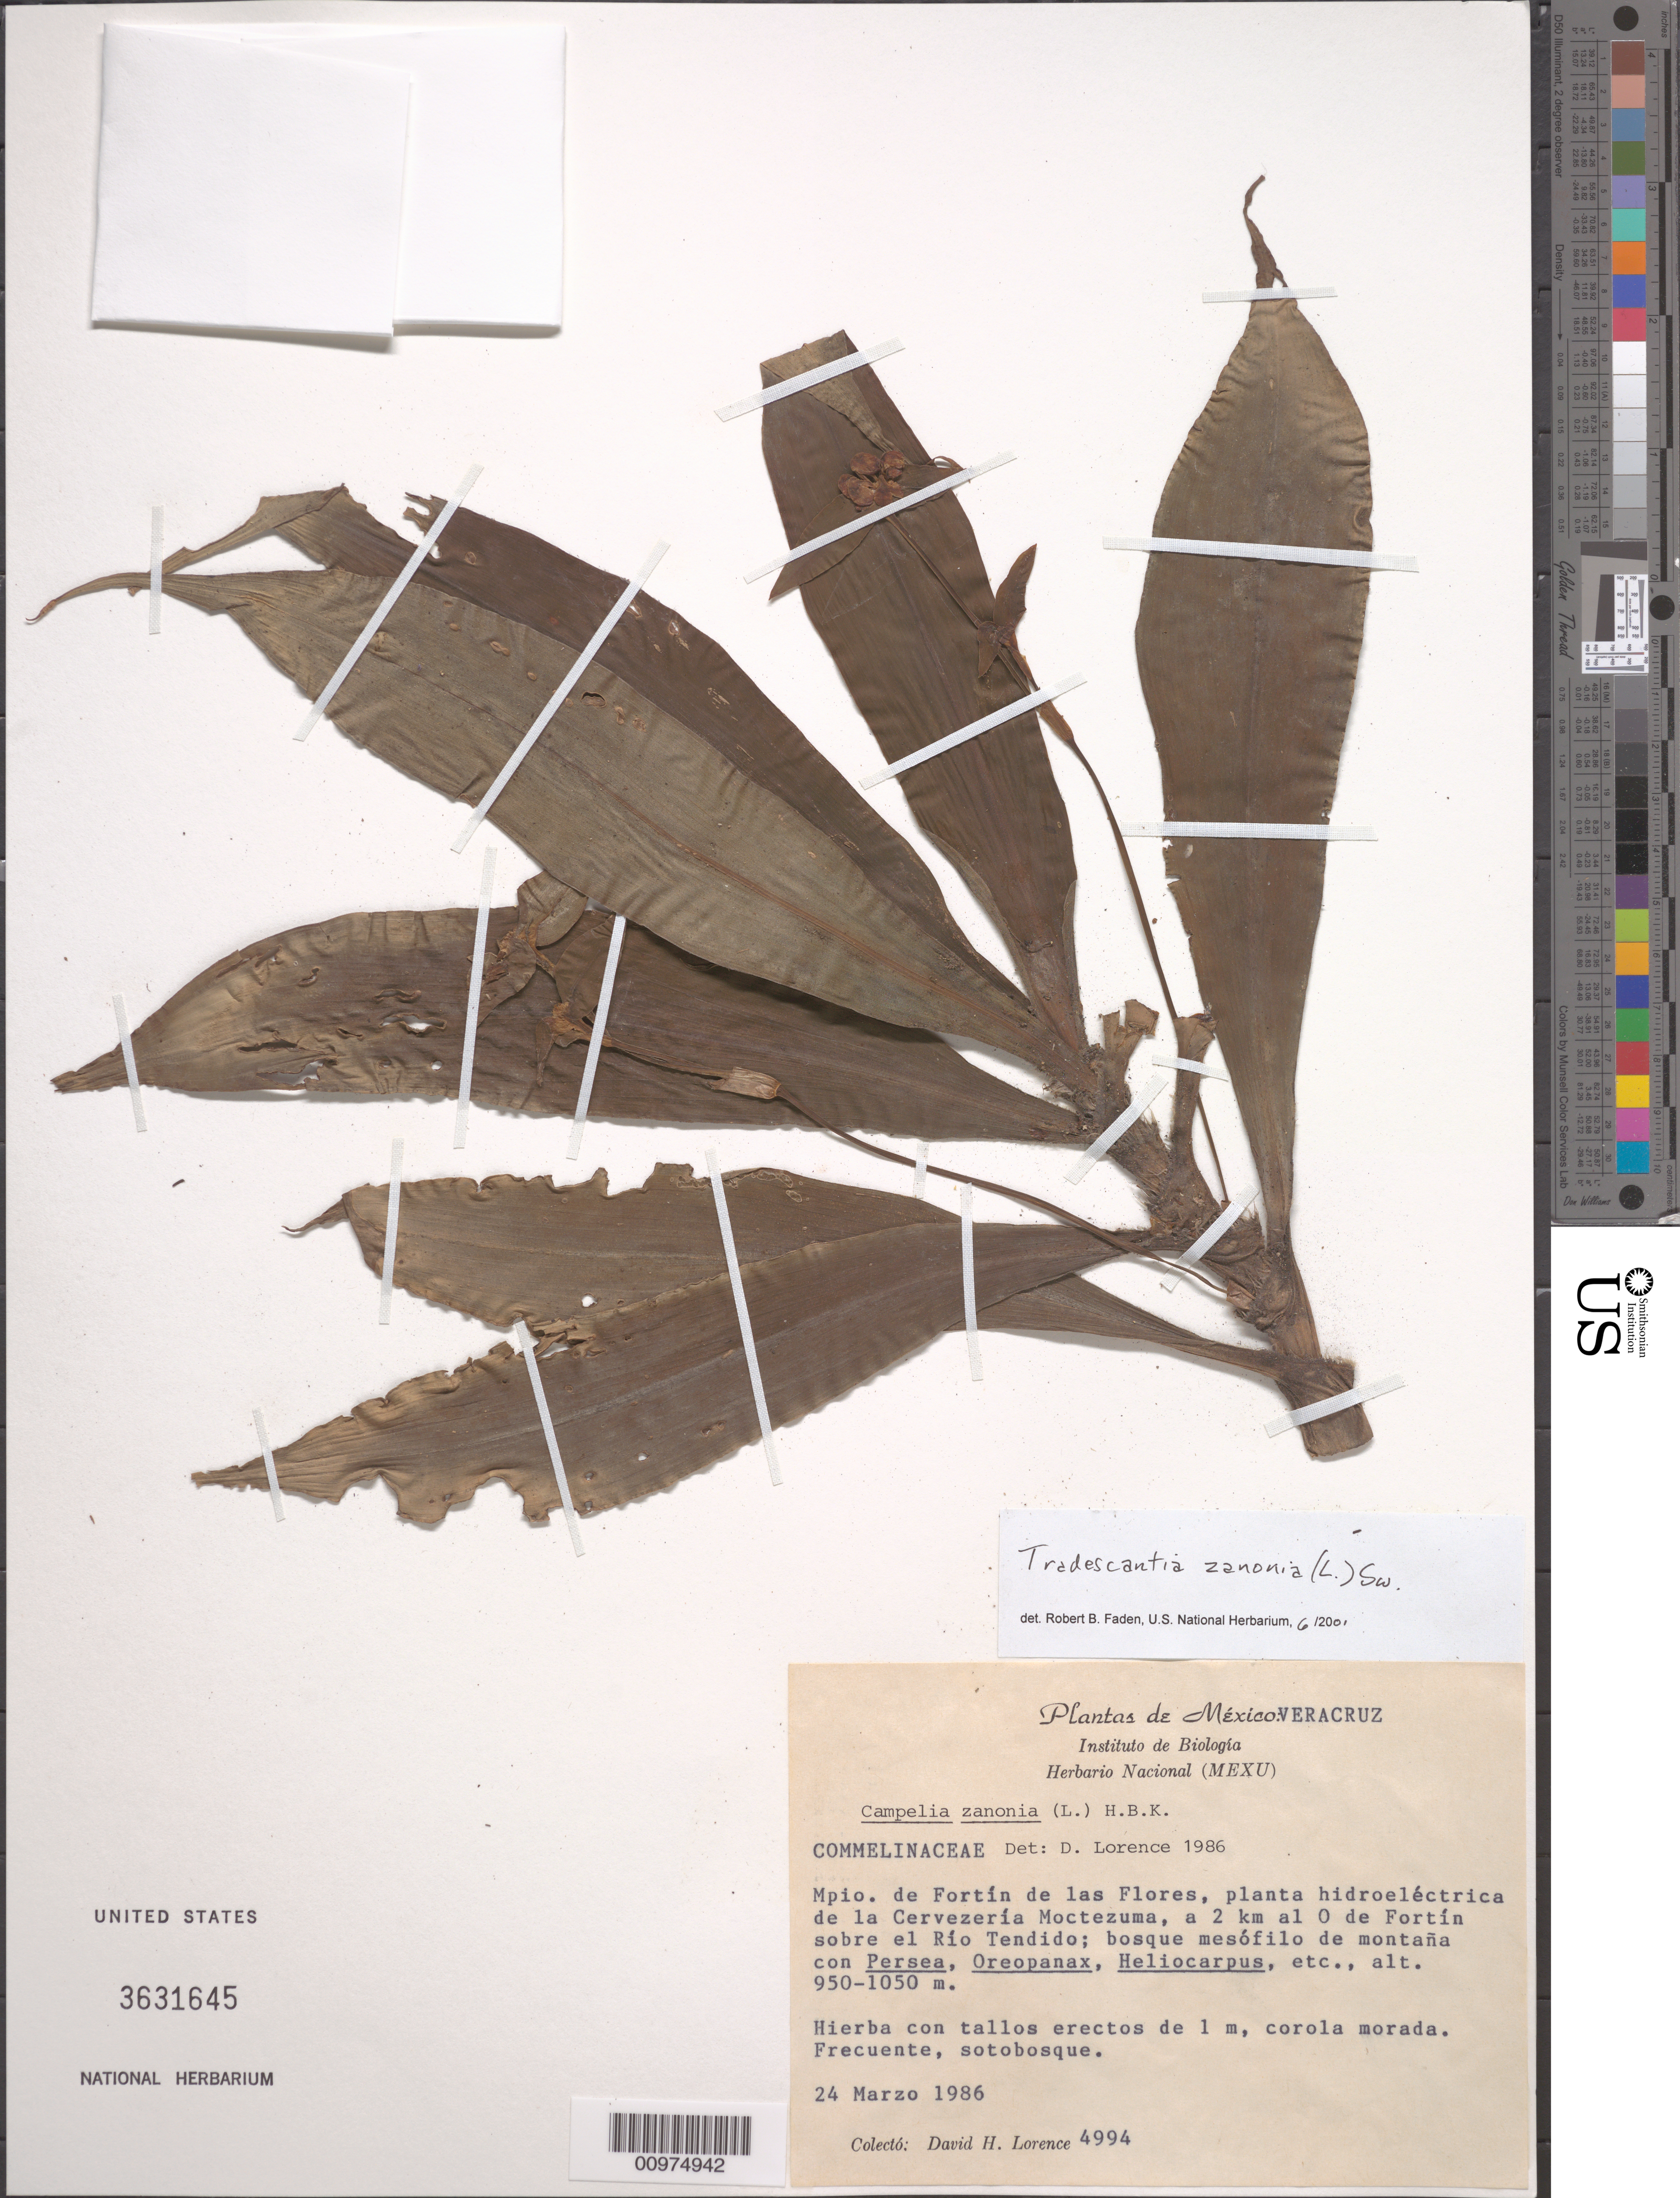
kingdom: Plantae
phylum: Tracheophyta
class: Liliopsida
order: Commelinales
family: Commelinaceae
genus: Tradescantia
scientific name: Tradescantia zanonia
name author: (L.) Sw.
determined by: Faden, Robert B., (US), Smithsonian Institution - National Museum of Natural History (UNITED STATES)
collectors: D. Lorence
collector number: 4994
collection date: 1986-03-24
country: Mexico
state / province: Veracruz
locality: Mpio. de Fortin de las Flores, planta hibroeléctrica de la Cervezeria Moctezuma, a 2 km al 0 de Fortin sobre el Rio Tendido;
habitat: bosque mesófilo de montaña con Persea, Oreopanax, Heliocarpus, etc.,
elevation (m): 950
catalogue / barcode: US 3631645